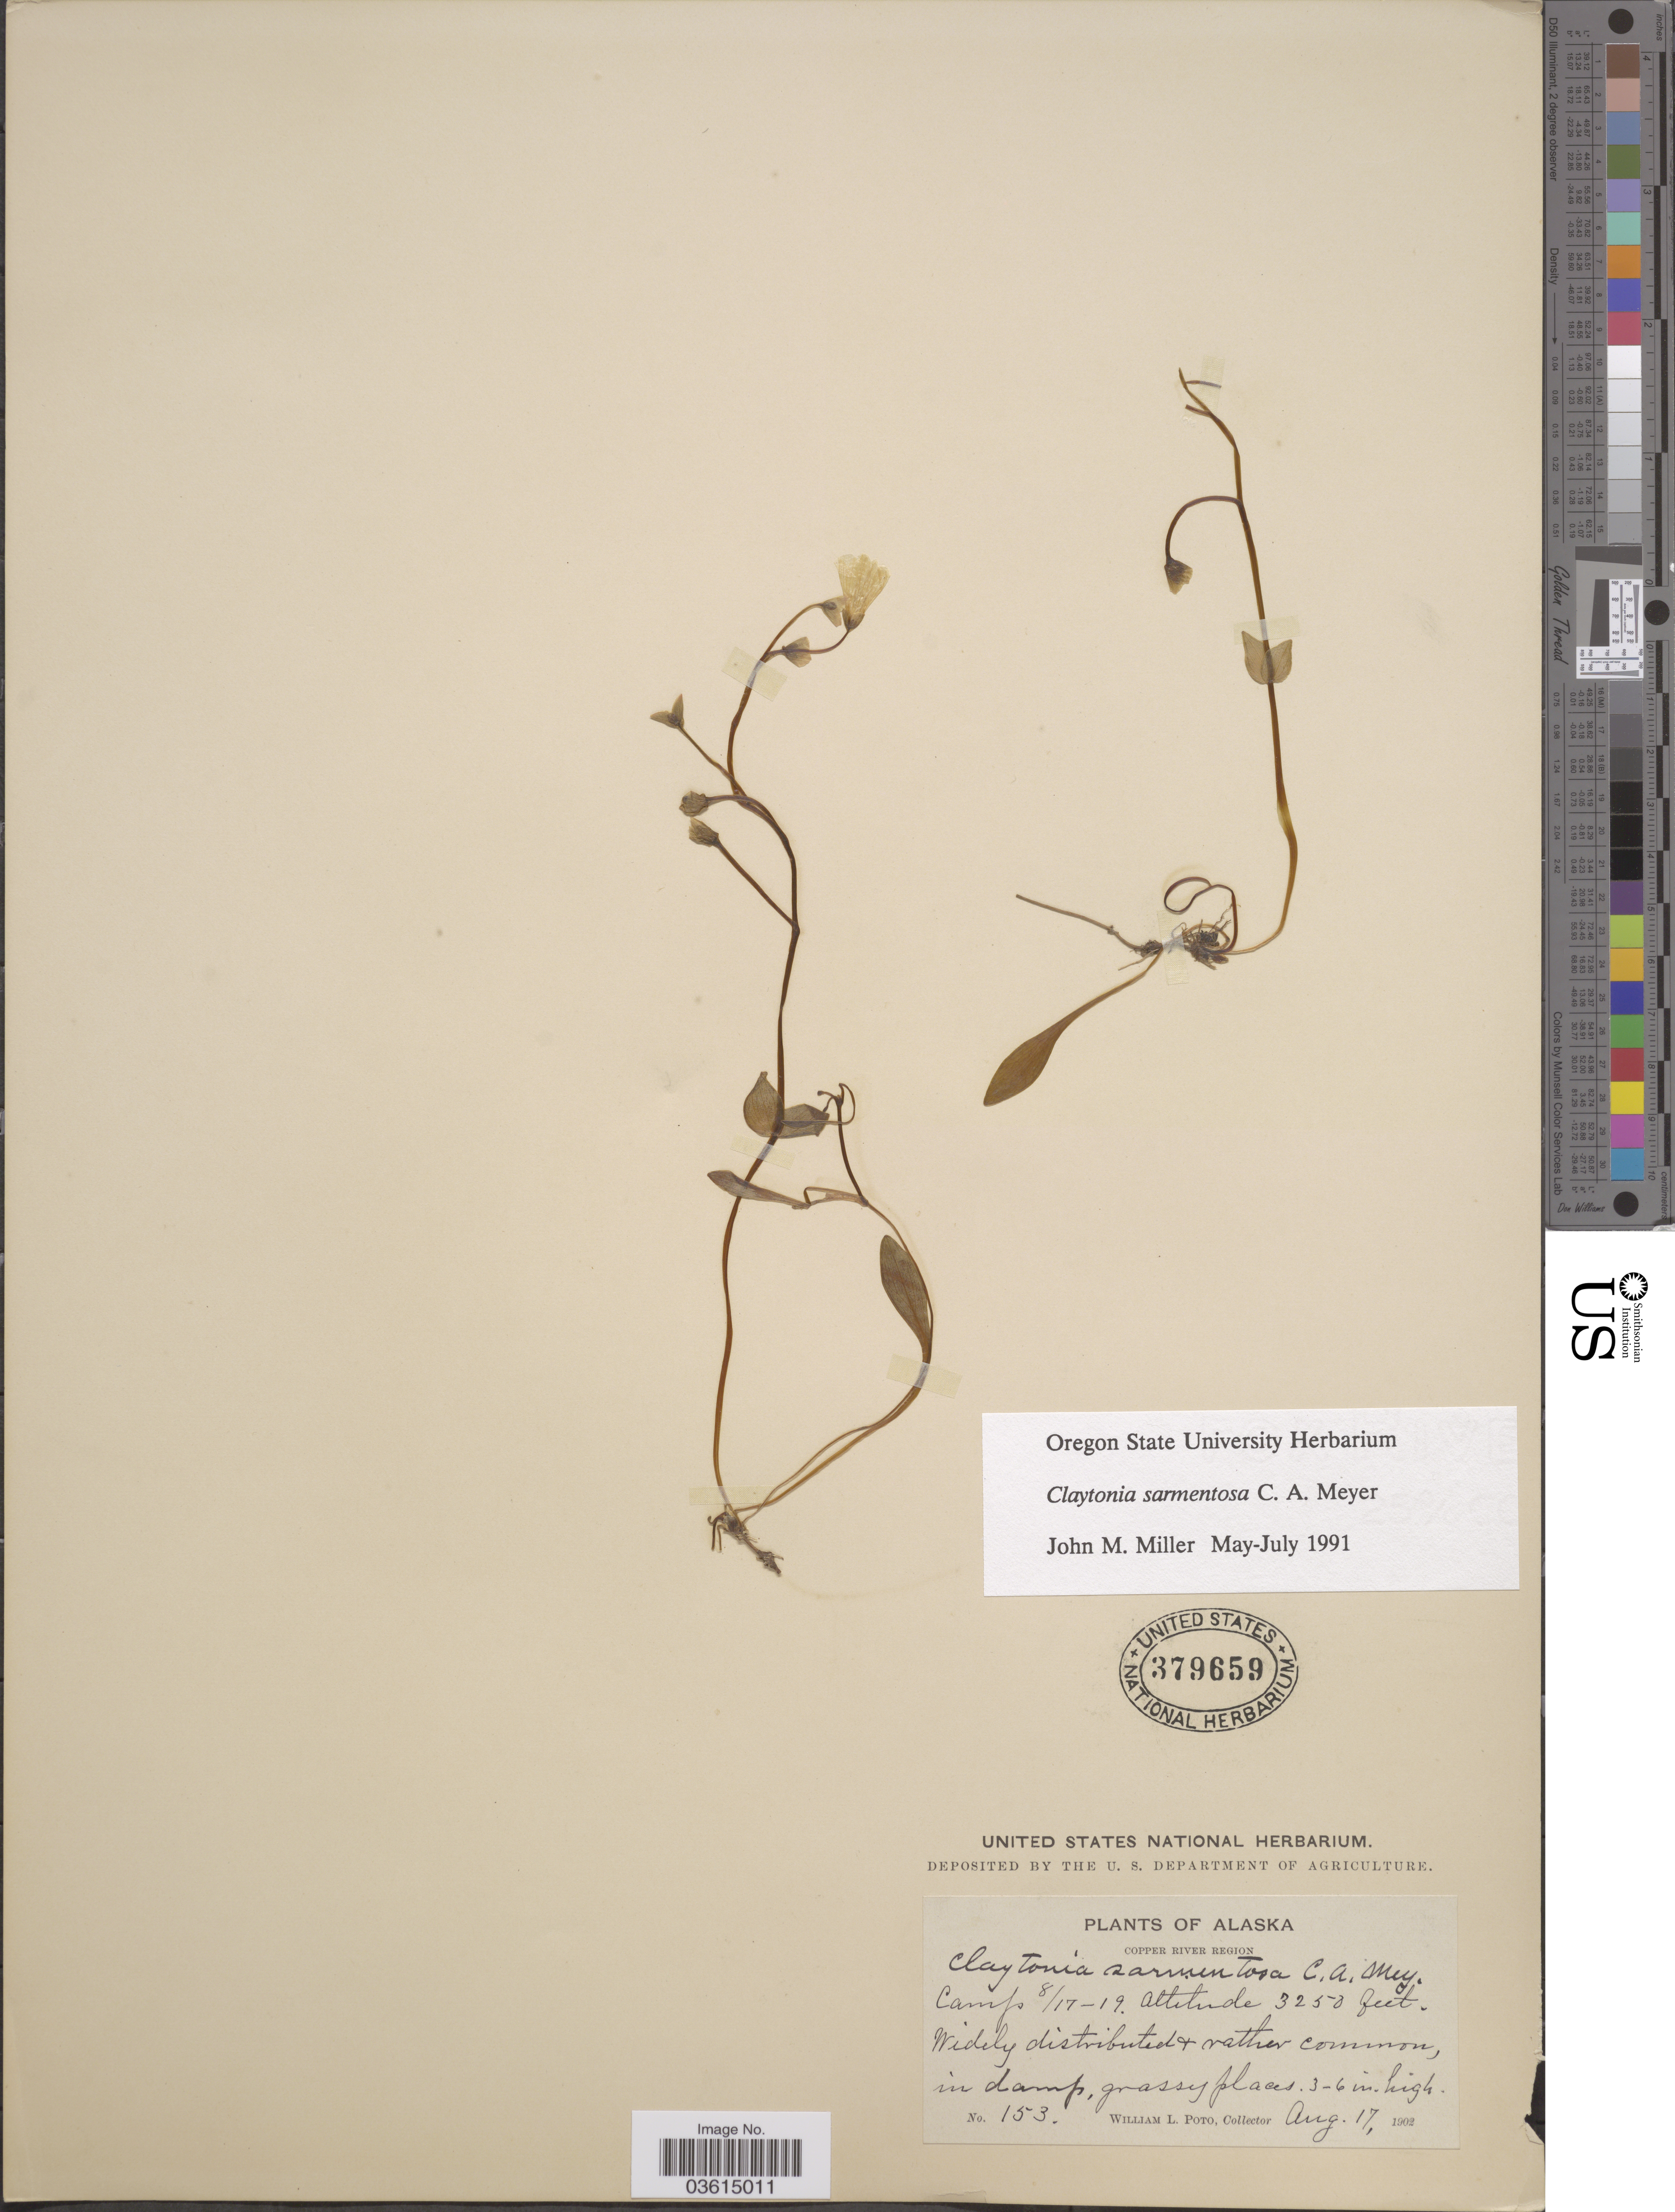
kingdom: Plantae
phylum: Tracheophyta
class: Magnoliopsida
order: Caryophyllales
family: Montiaceae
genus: Claytonia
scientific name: Claytonia sarmentosa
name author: C.A. Mey.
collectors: W. Poto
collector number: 153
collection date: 1902-08-17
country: United States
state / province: Alaska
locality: Copper River Region. Camp 8/17-19.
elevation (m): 991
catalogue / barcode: US 379659